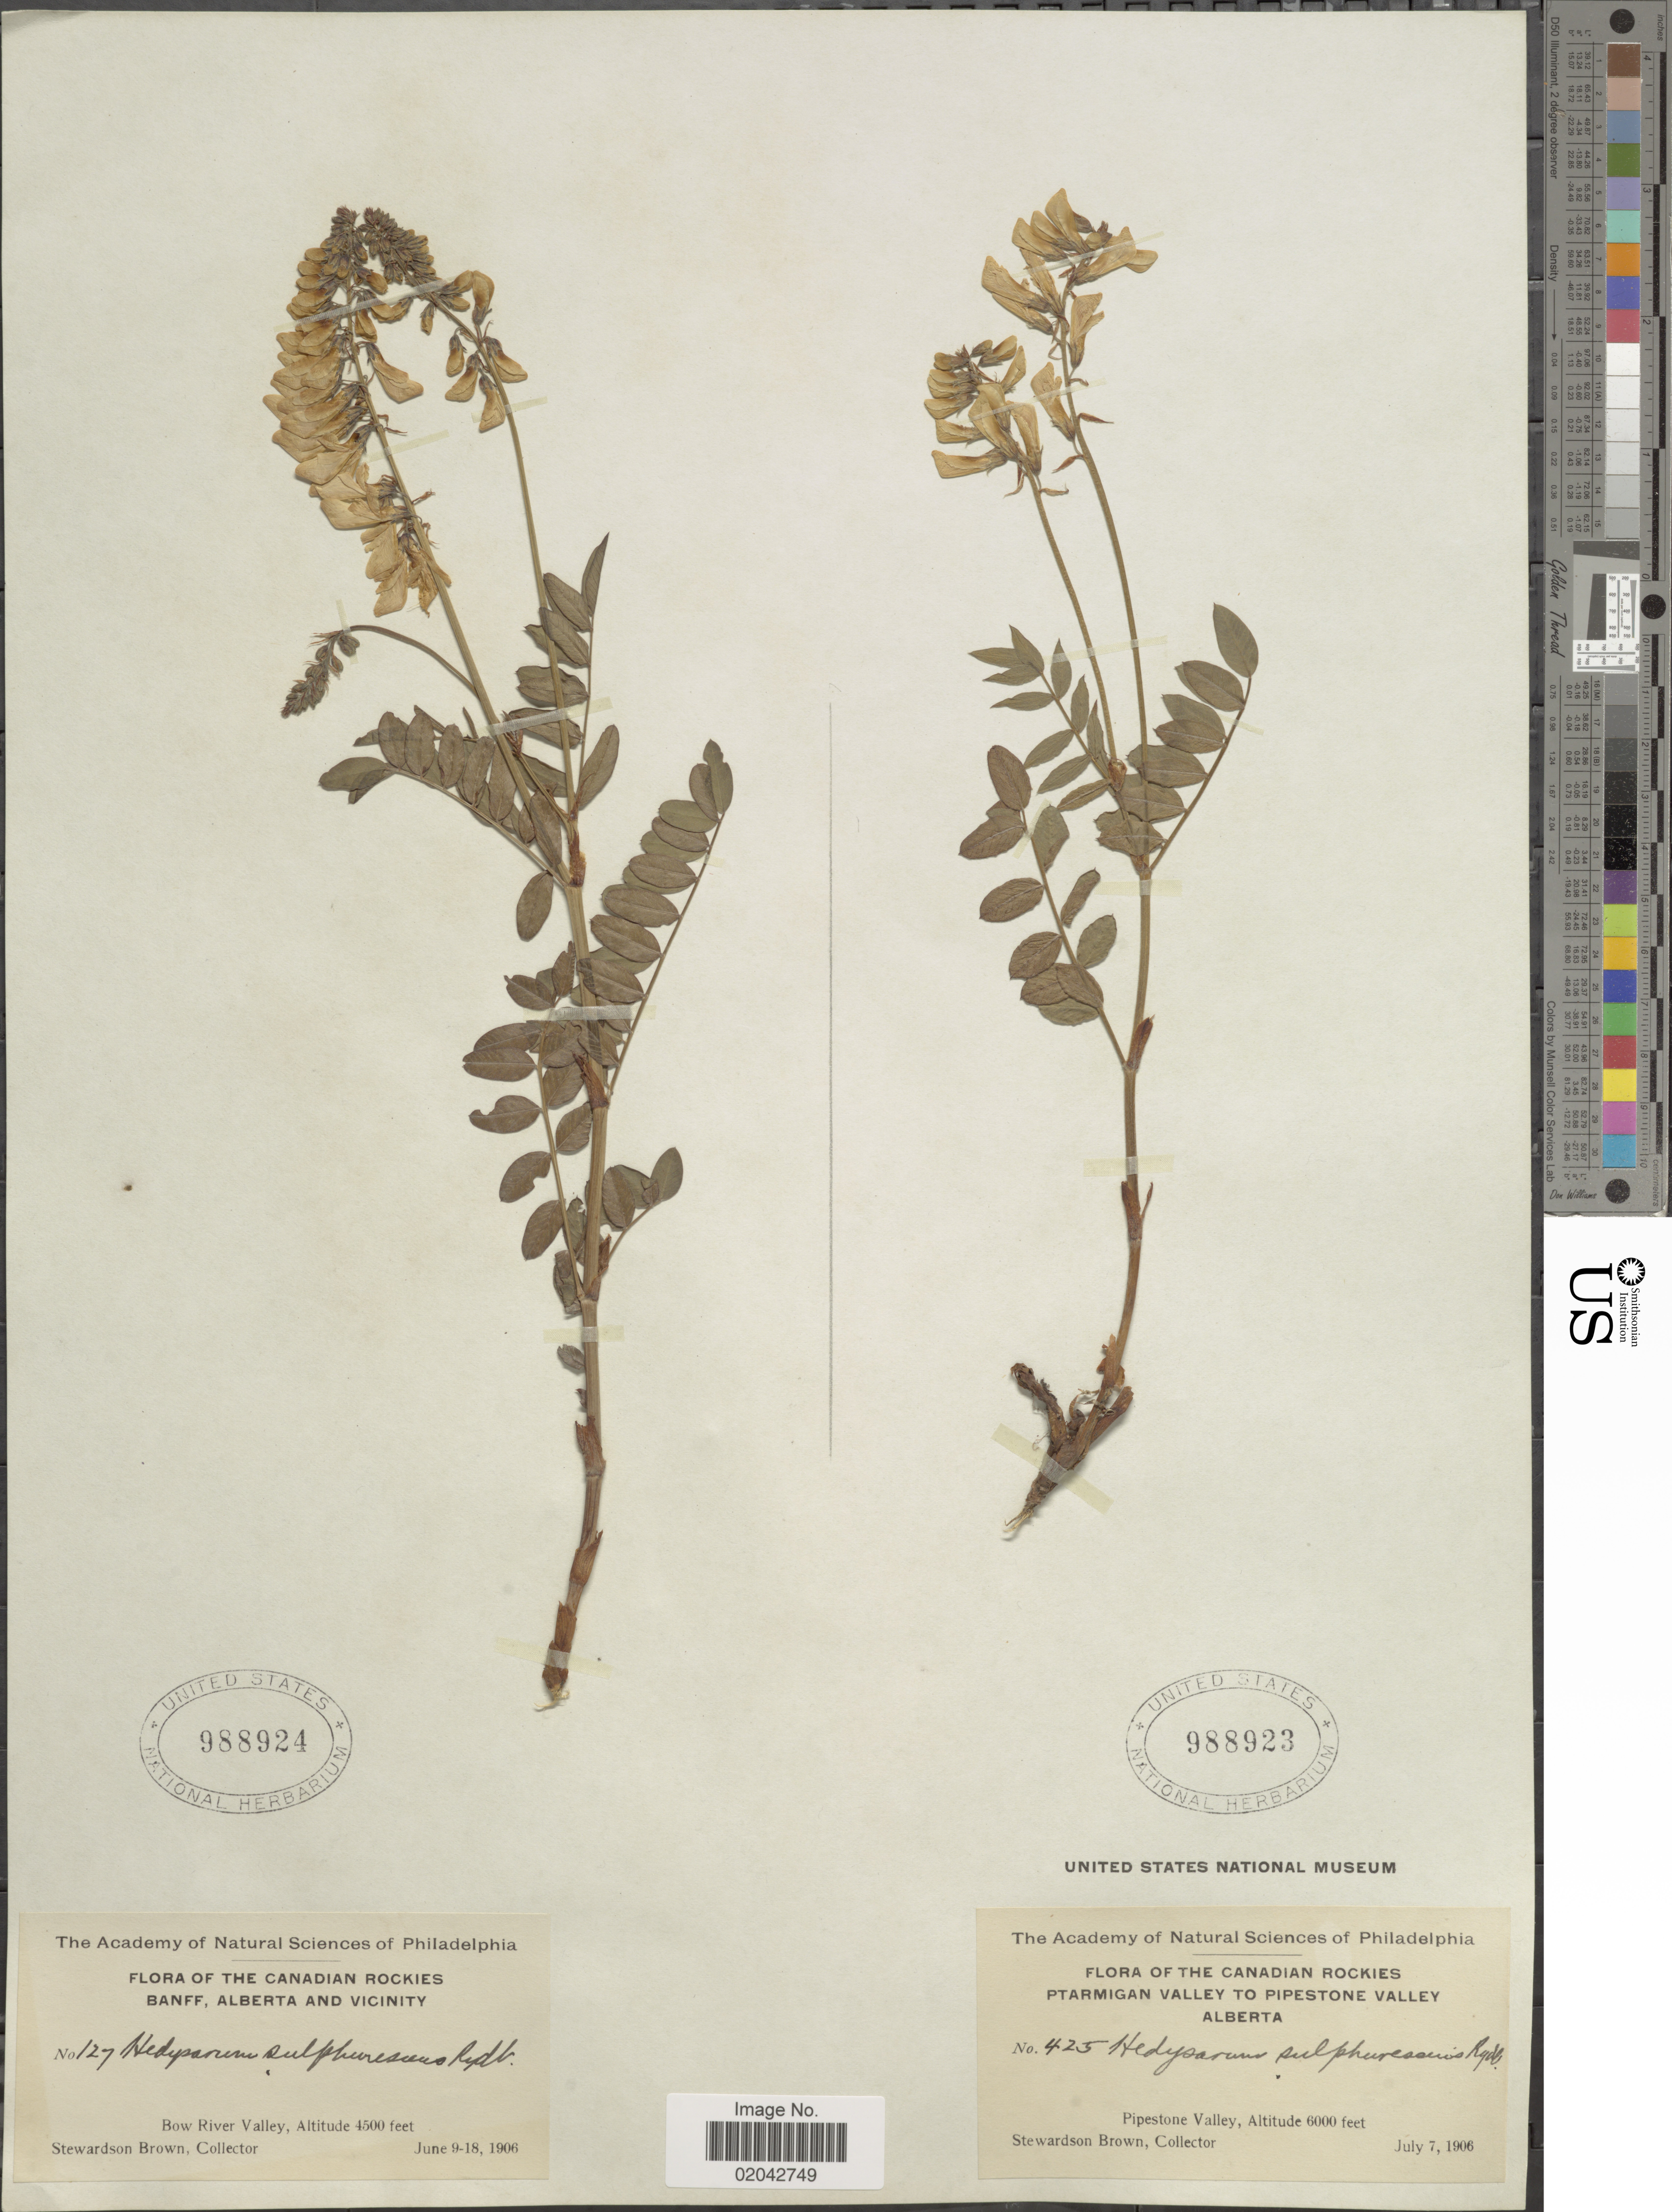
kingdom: Plantae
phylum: Tracheophyta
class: Magnoliopsida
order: Fabales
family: Fabaceae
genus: Hedysarum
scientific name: Hedysarum sulphurescens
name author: Rydb.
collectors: S. Brown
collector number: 127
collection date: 1906-06-09/1906-06-18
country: Canada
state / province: Alberta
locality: Canadian Rockies, Banff, Alberta and vicinity, Bow River Valley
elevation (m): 1372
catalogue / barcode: US 988924-2